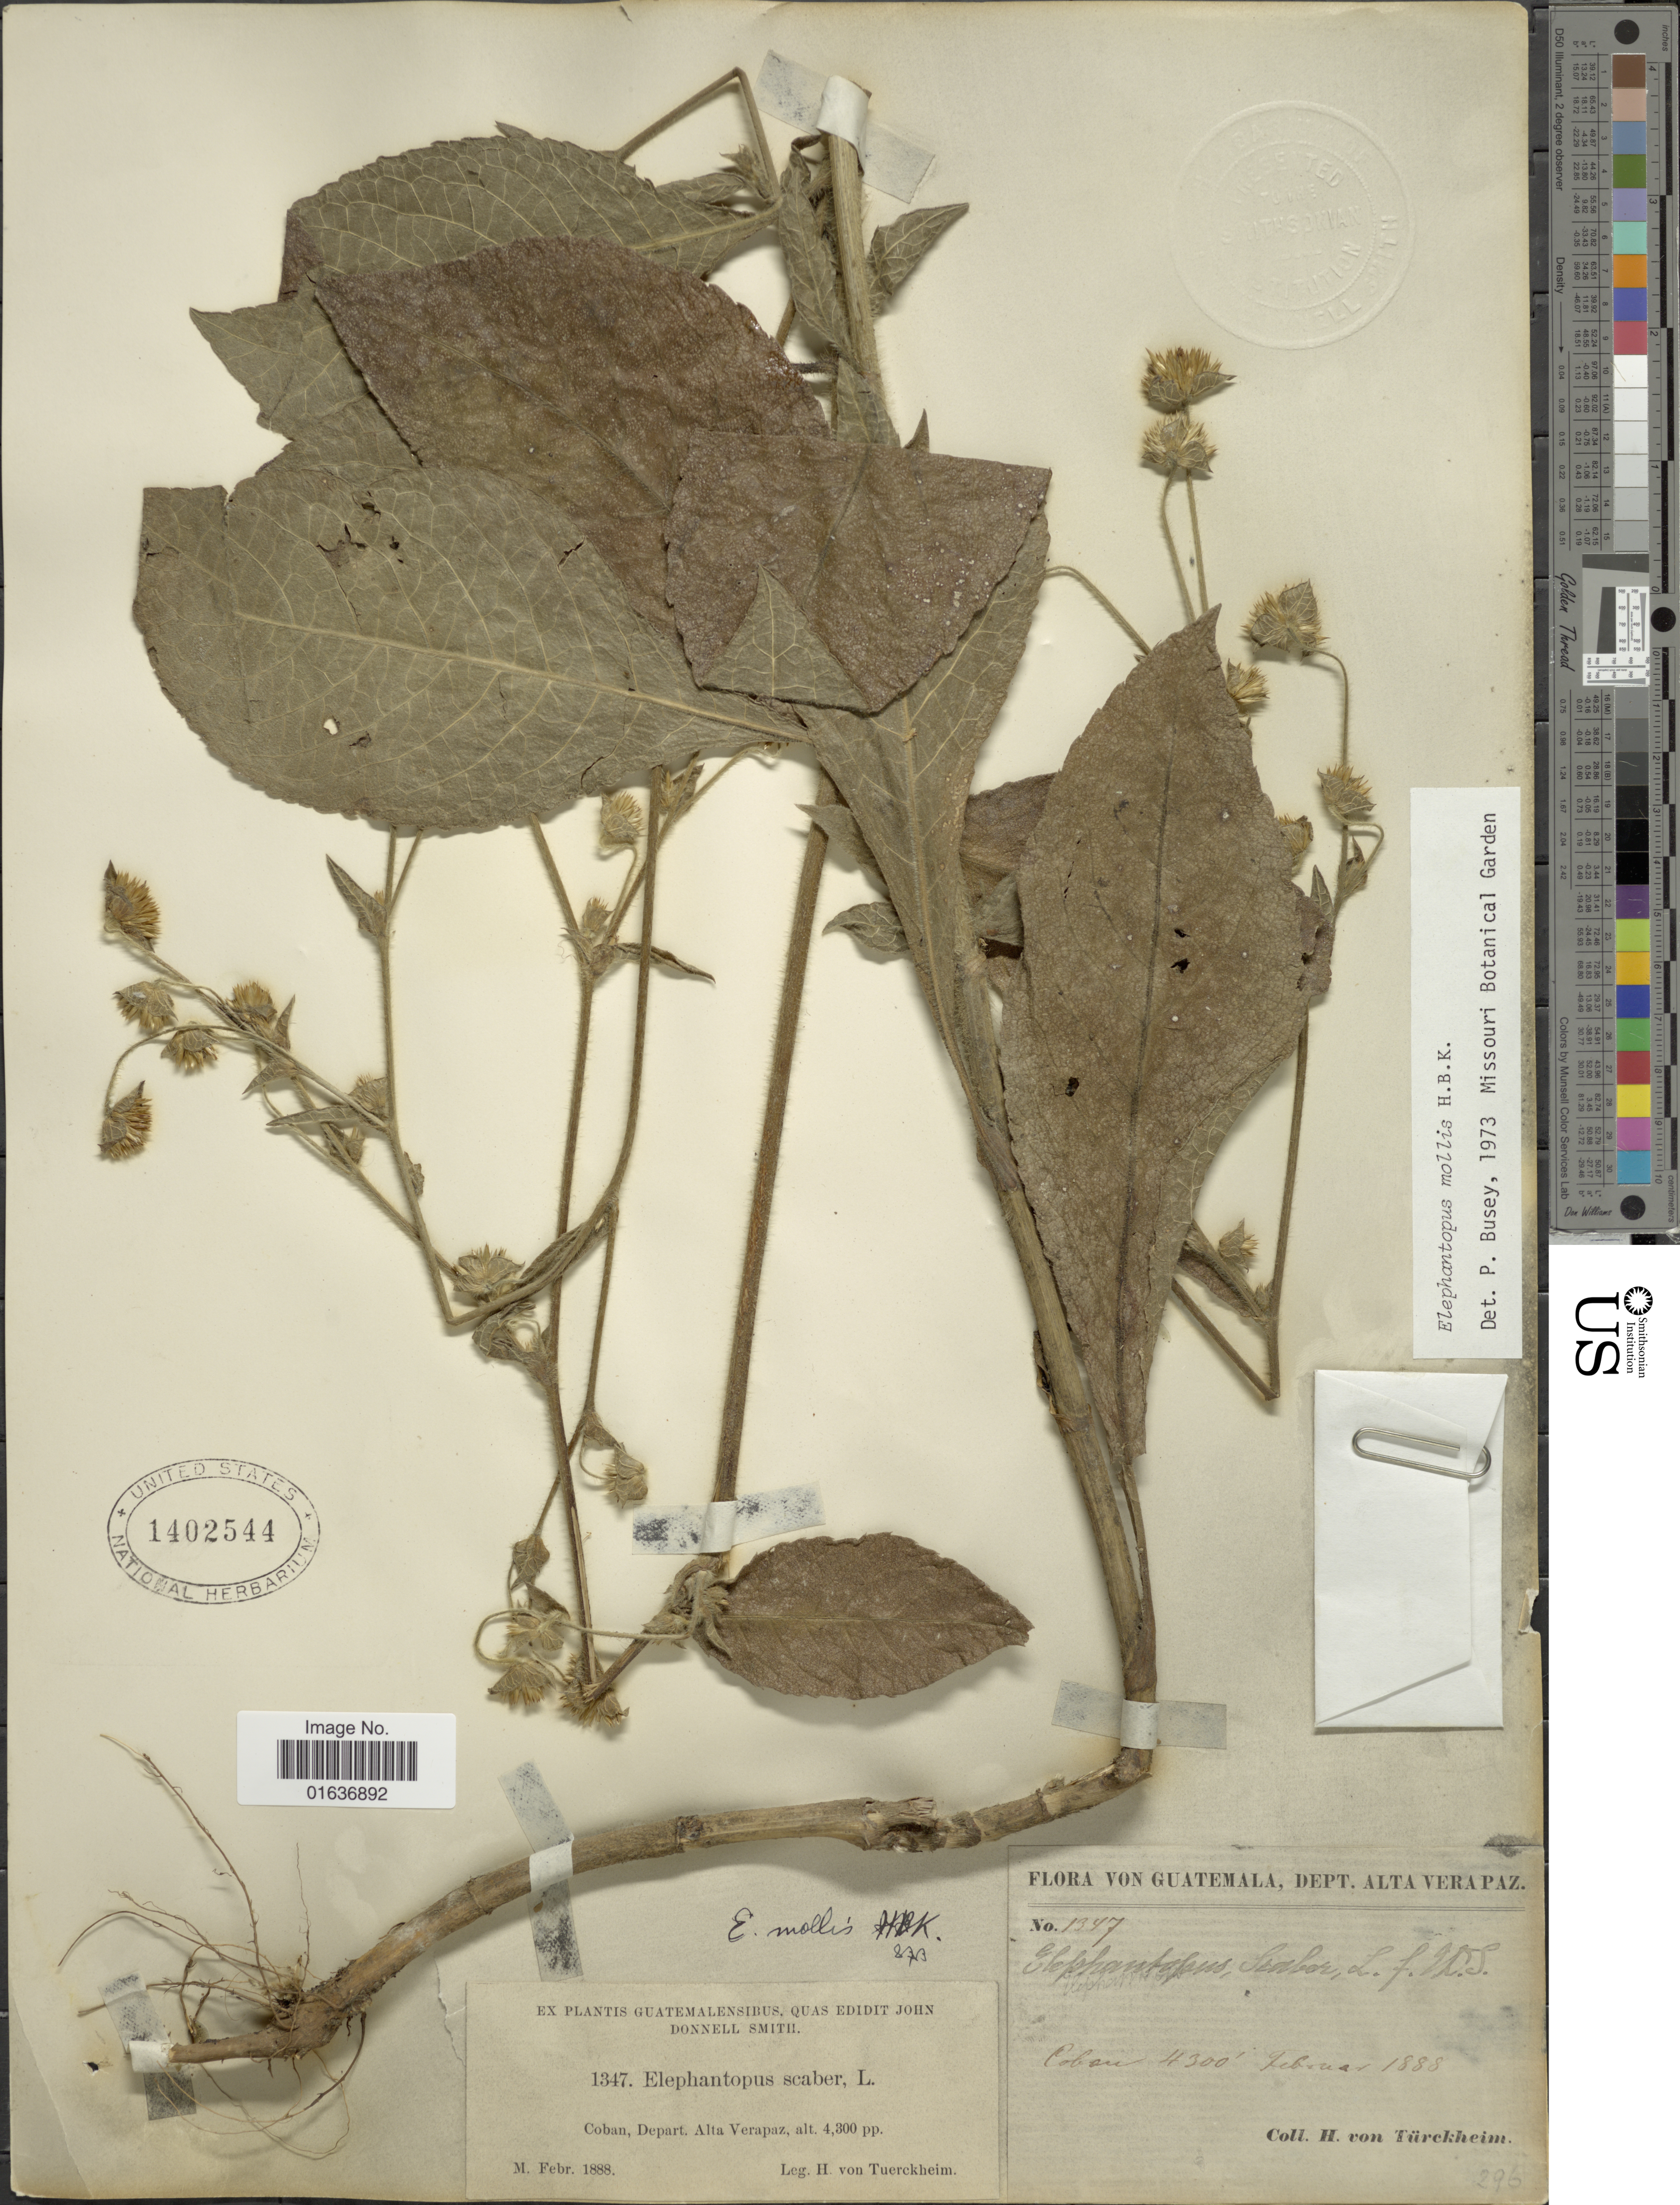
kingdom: Plantae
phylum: Tracheophyta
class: Magnoliopsida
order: Asterales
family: Asteraceae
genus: Elephantopus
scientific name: Elephantopus mollis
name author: Kunth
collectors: H. von Türckheim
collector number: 1347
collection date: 1888-02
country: Guatemala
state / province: Alta Verapaz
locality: Coban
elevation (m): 1311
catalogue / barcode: US 1402544